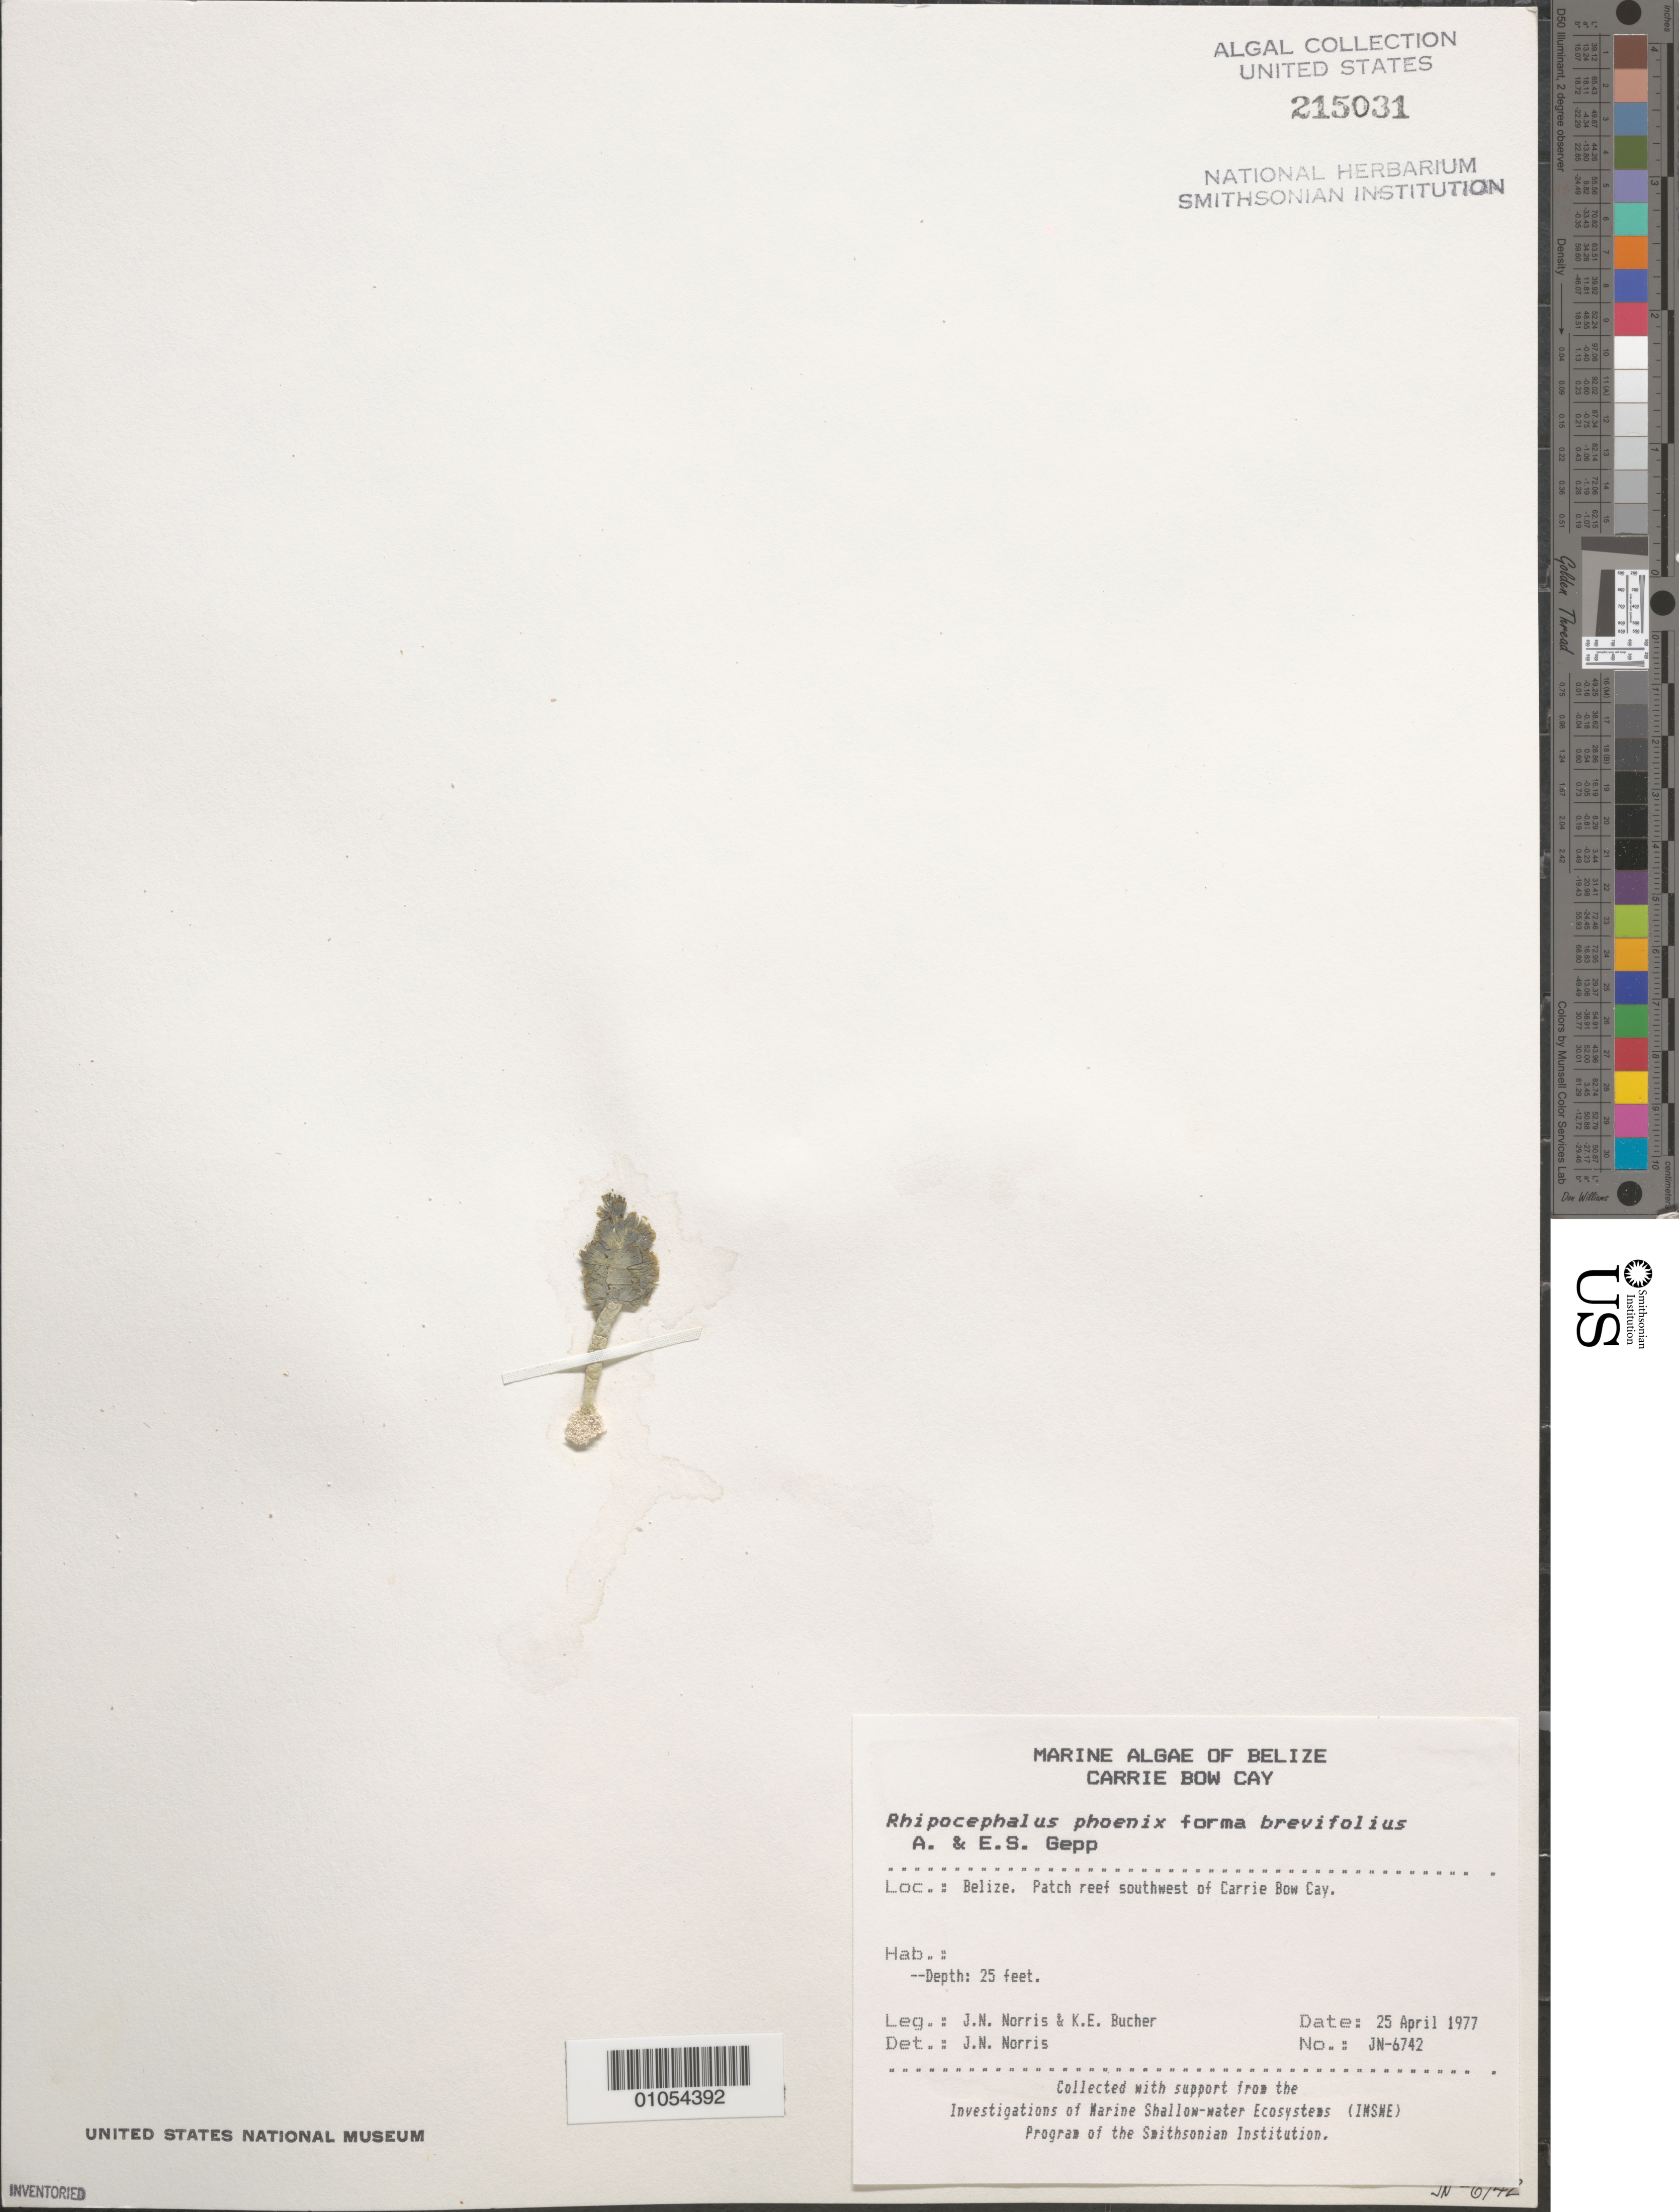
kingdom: Plantae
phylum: Chlorophyta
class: Ulvophyceae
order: Bryopsidales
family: Udoteaceae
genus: Rhipocephalus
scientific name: Rhipocephalus phoenix f. brevifolius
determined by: Norris, James N.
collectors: J. N. Norris & K. E. Bucher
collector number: JN-6742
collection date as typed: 25 Apr 1977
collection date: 1977-04-25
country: Belize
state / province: Stann Creek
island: Carrie Bow Cay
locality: Patch reef southwest of Carrie Bow Cay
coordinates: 16 48'N, 88 05'W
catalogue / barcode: US 215031